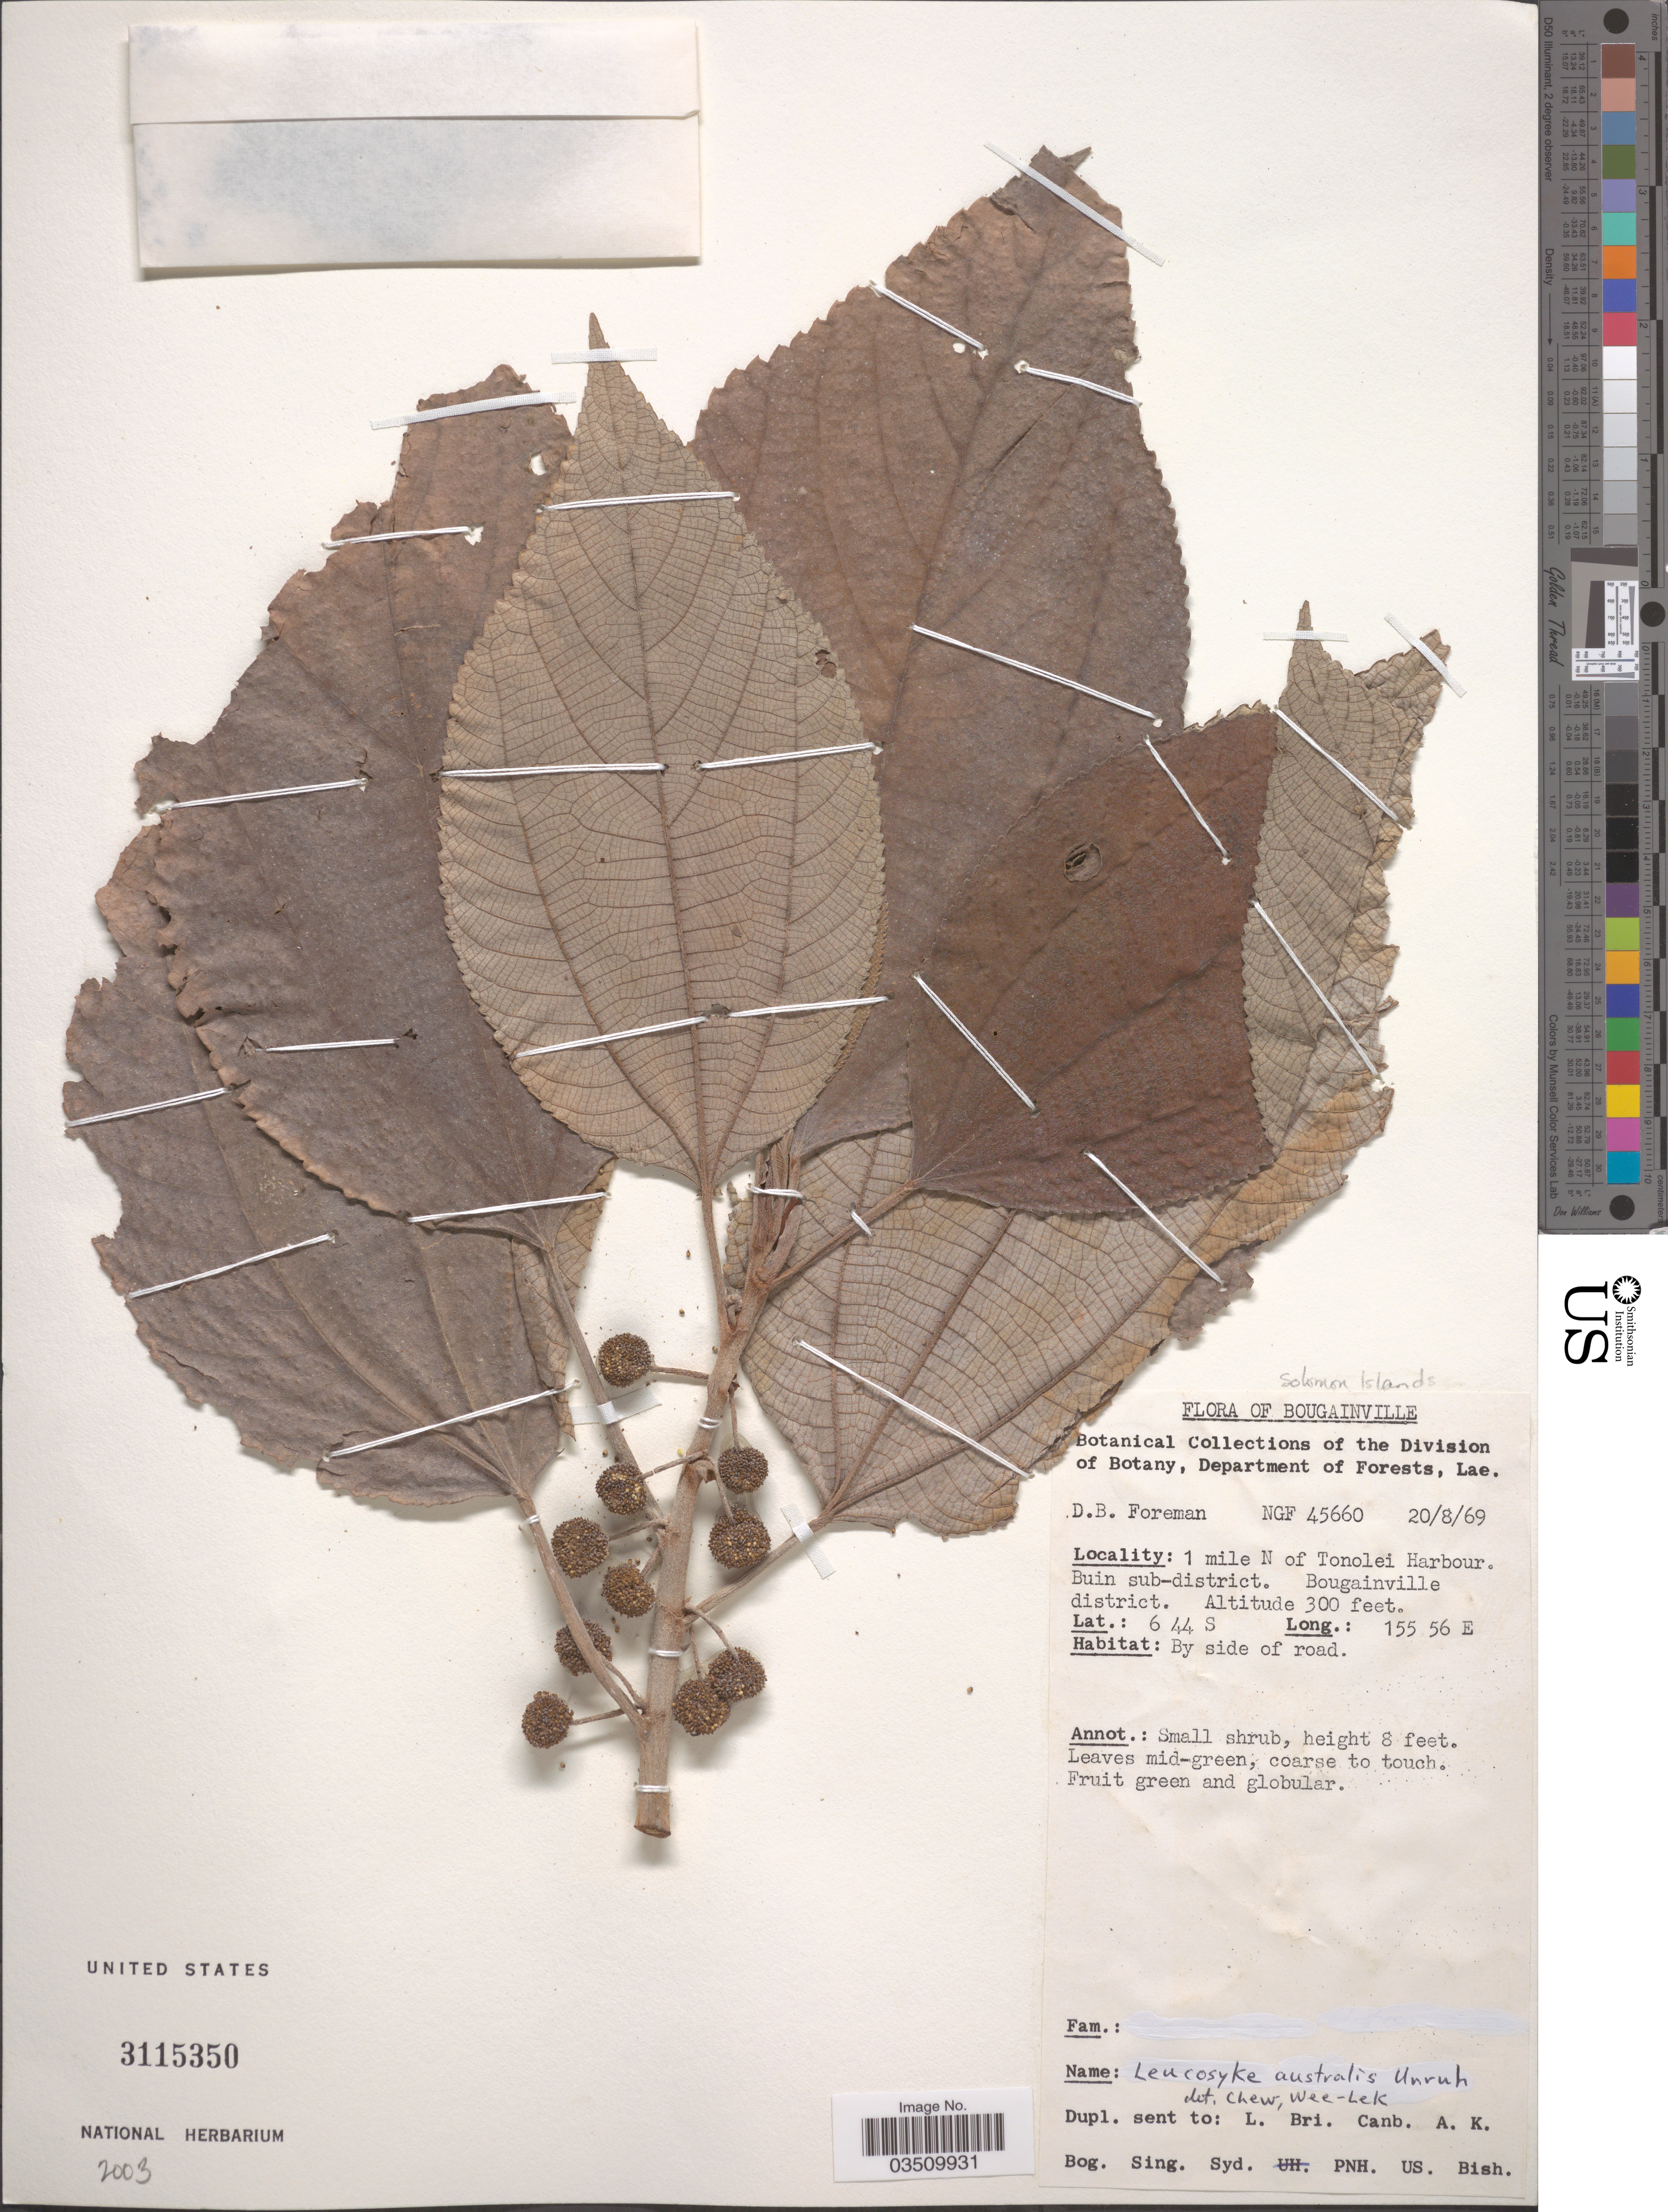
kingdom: Plantae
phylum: Tracheophyta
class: Magnoliopsida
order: Rosales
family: Urticaceae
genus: Leucosyke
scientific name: Leucosyke australis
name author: Unruh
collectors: D. Foreman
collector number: NGF 45660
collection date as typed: Transcribed d/m/y: 20/8/69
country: Papua New Guinea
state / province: Bougainville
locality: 1 mile N of Tonolei Harbour. Buin sub-district. Bougainville district. Solomon Islands. [unsure placement]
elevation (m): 91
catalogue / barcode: US 3115350